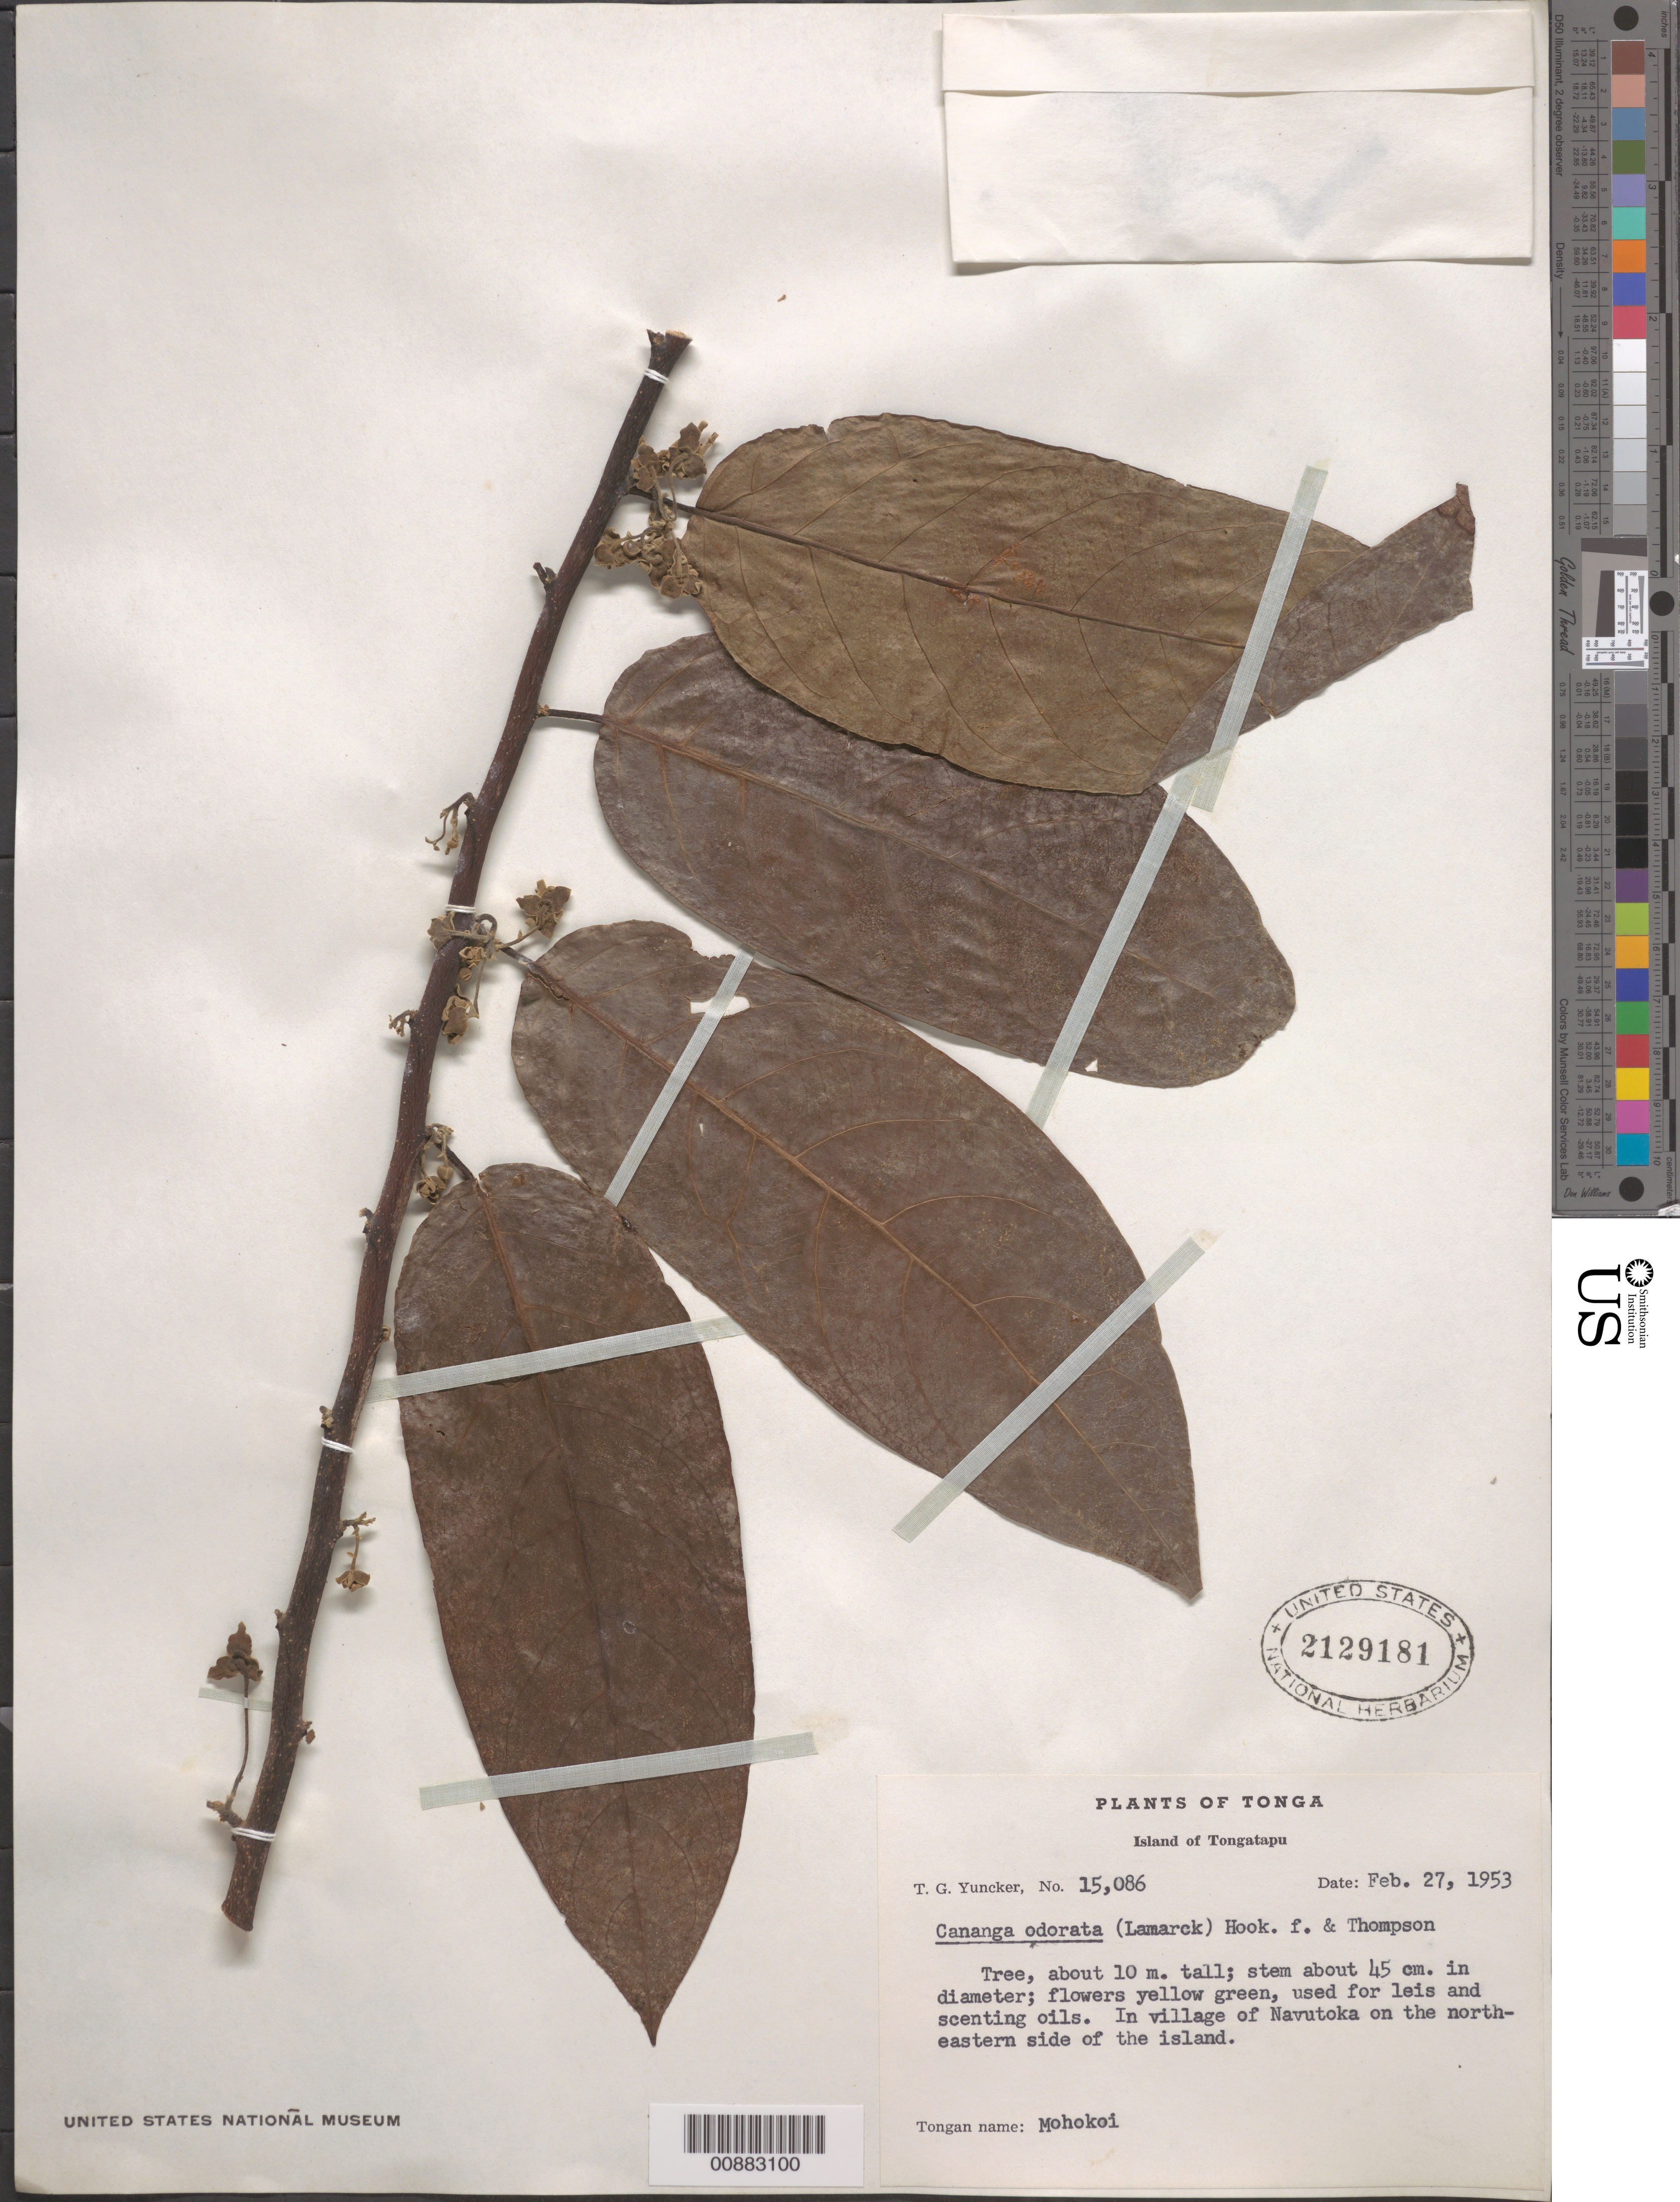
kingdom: Plantae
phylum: Tracheophyta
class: Magnoliopsida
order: Magnoliales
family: Annonaceae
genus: Cananga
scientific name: Cananga odorata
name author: (Lam.) Hook. f. & Thomson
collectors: T. G. Yuncker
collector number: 15086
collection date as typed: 27 Feb 1953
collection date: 1953-02-27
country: Tonga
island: Tongatapu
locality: in village of Navutoka on the NE side of the island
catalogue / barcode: US 2129181